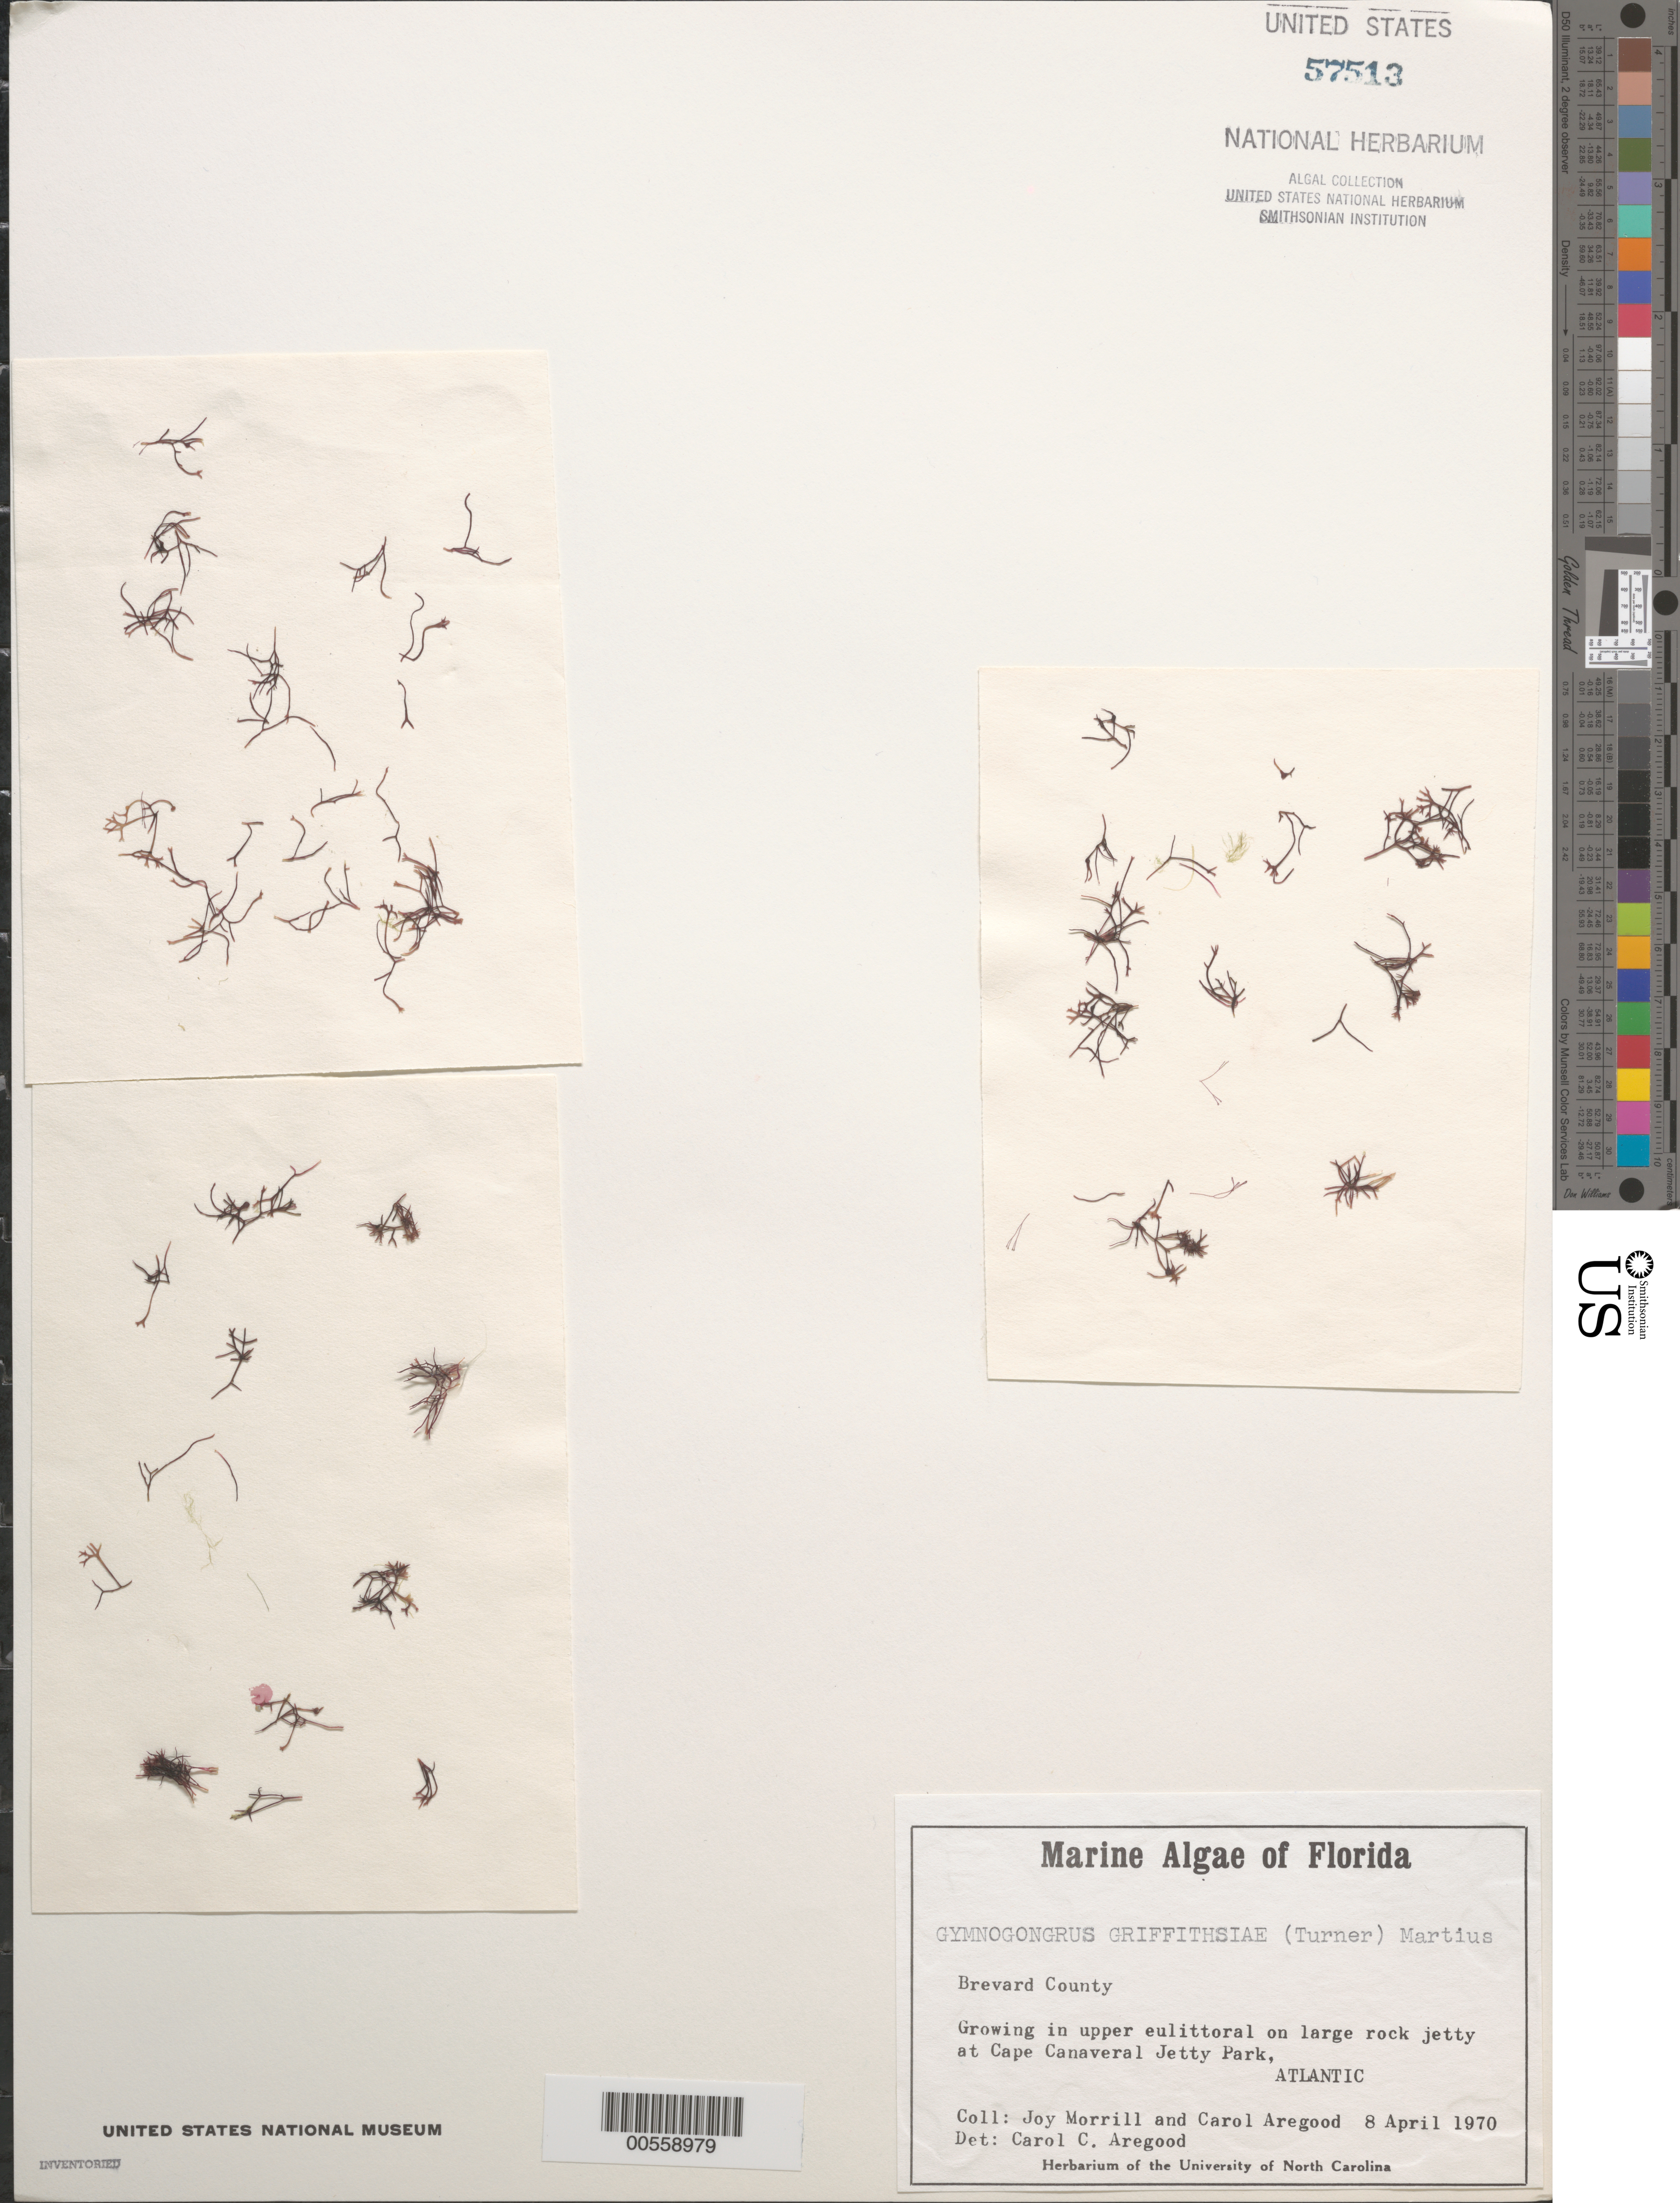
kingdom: Plantae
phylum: Rhodophyta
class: Florideophyceae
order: Gigartinales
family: Phyllophoraceae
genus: Gymnogongrus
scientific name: Gymnogongrus griffithsiae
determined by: Aregood, C. C.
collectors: J. Morrill & C. Aregood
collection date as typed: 08 Apr 1970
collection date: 1970-04-08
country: United States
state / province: Florida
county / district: Brevard County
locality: Cape Canaveral Jetty Park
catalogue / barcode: US 57513